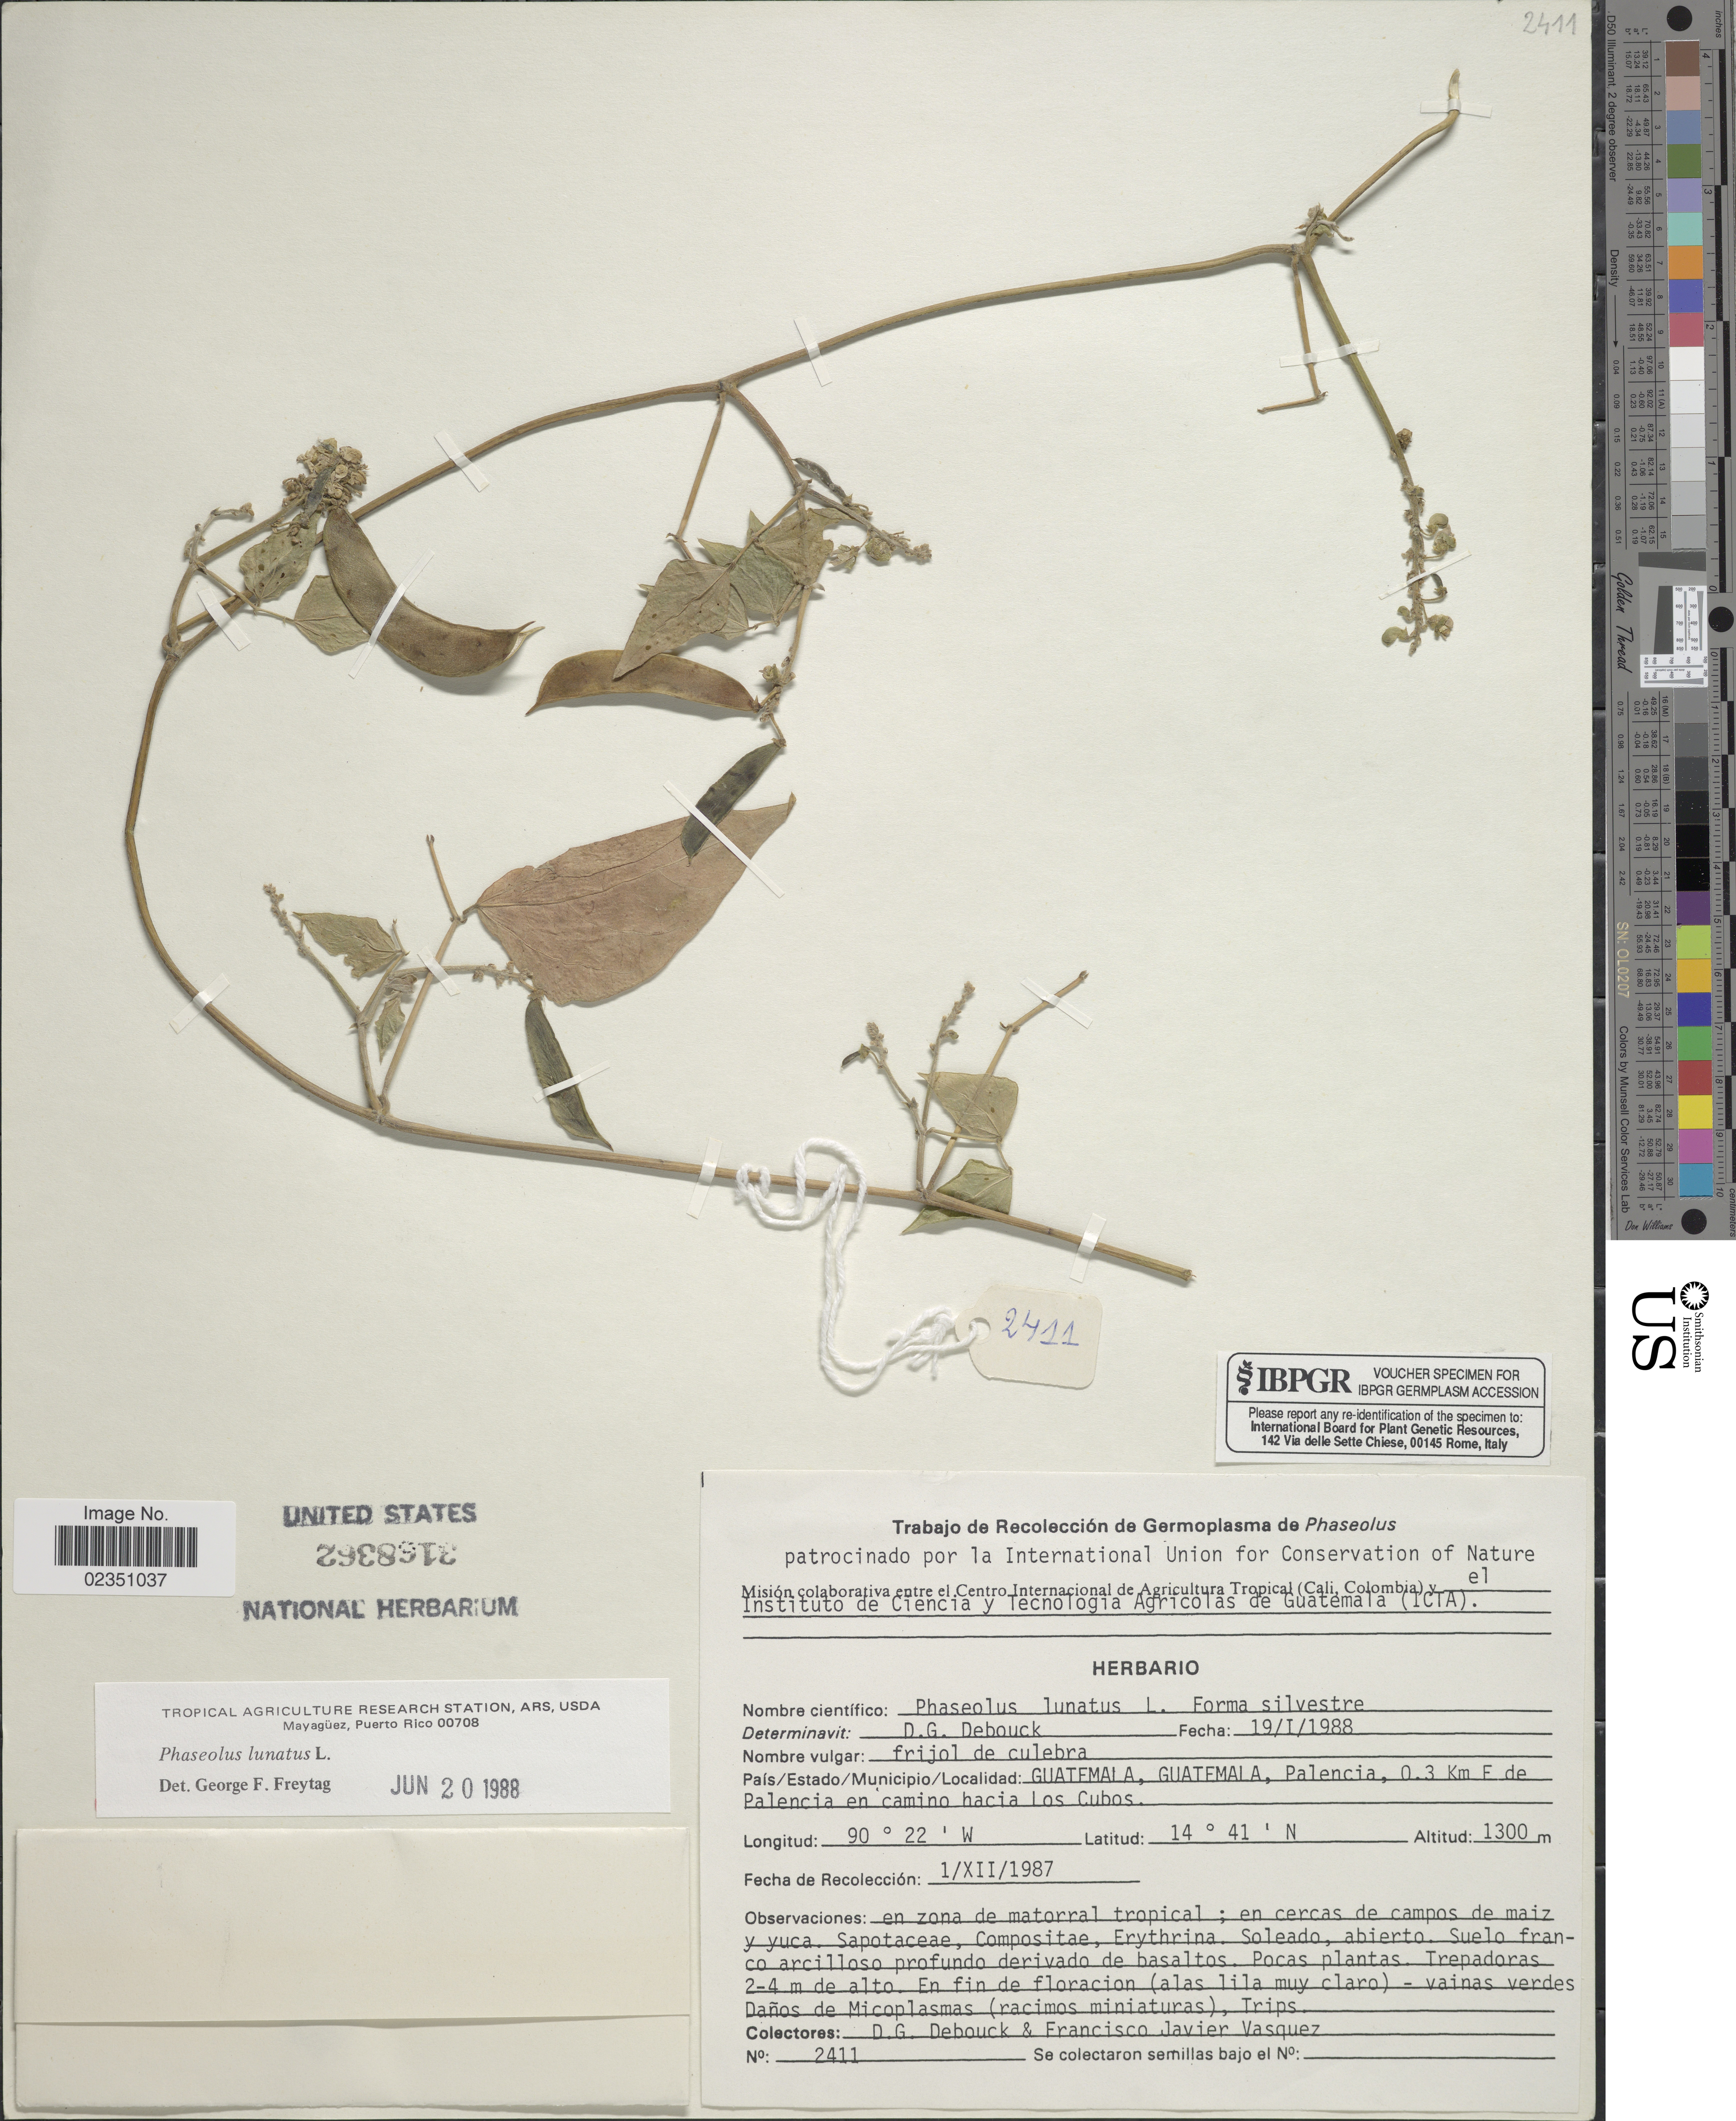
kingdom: Plantae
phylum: Tracheophyta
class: Magnoliopsida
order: Fabales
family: Fabaceae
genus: Phaseolus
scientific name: Phaseolus lunatus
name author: L.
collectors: D. Debouck & F. Vasquez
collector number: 2411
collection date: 1987-12-01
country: Guatemala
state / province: Guatemala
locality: Palencia, 0.3 Km E de Palencia en camino hacia Los Cubos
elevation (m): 1300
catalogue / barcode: US 3168362